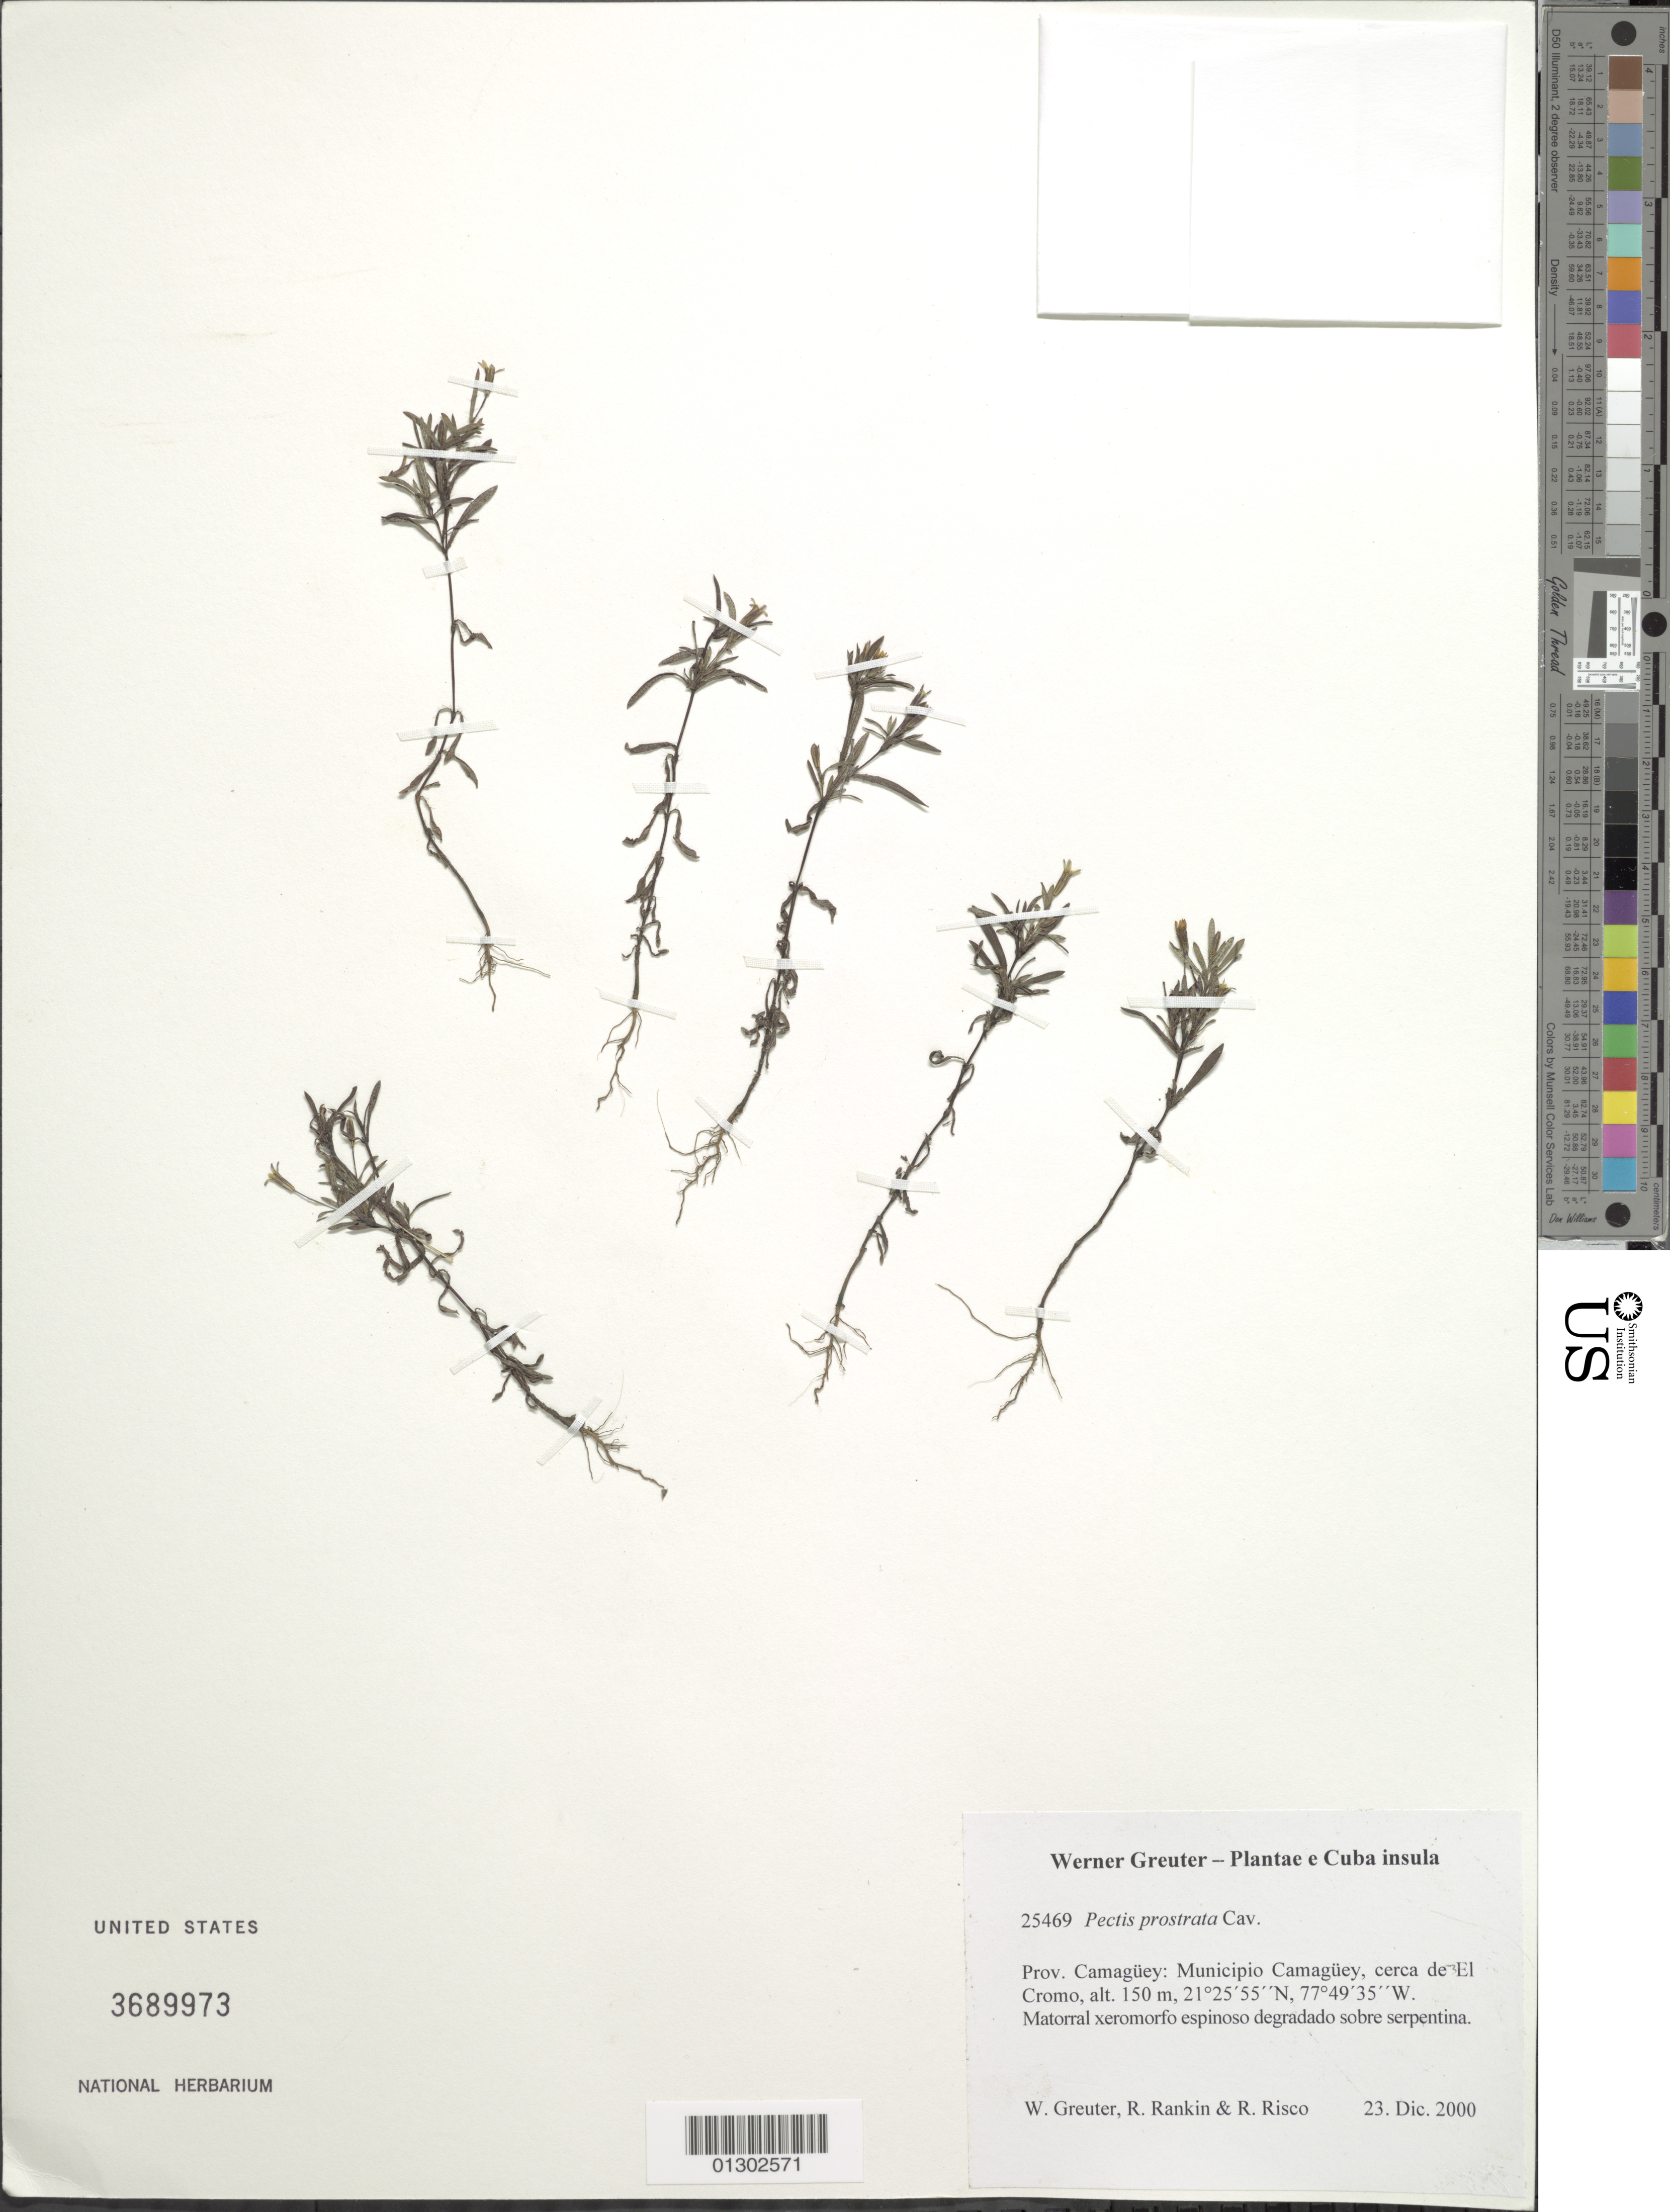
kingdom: Plantae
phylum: Tracheophyta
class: Magnoliopsida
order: Asterales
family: Asteraceae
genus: Pectis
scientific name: Pectis prostrata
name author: Cav.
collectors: W. R. Greuter, R. Rankin Rodriguez & R. Risco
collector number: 25469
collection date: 2000-12-23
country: Cuba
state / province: Camagüey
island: Cuba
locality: Municipio Camagüey, cerca de El Cromo.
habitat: Matorral xeromorfo espinoso degradado sobre serpentina.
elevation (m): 150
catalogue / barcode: US 3689973